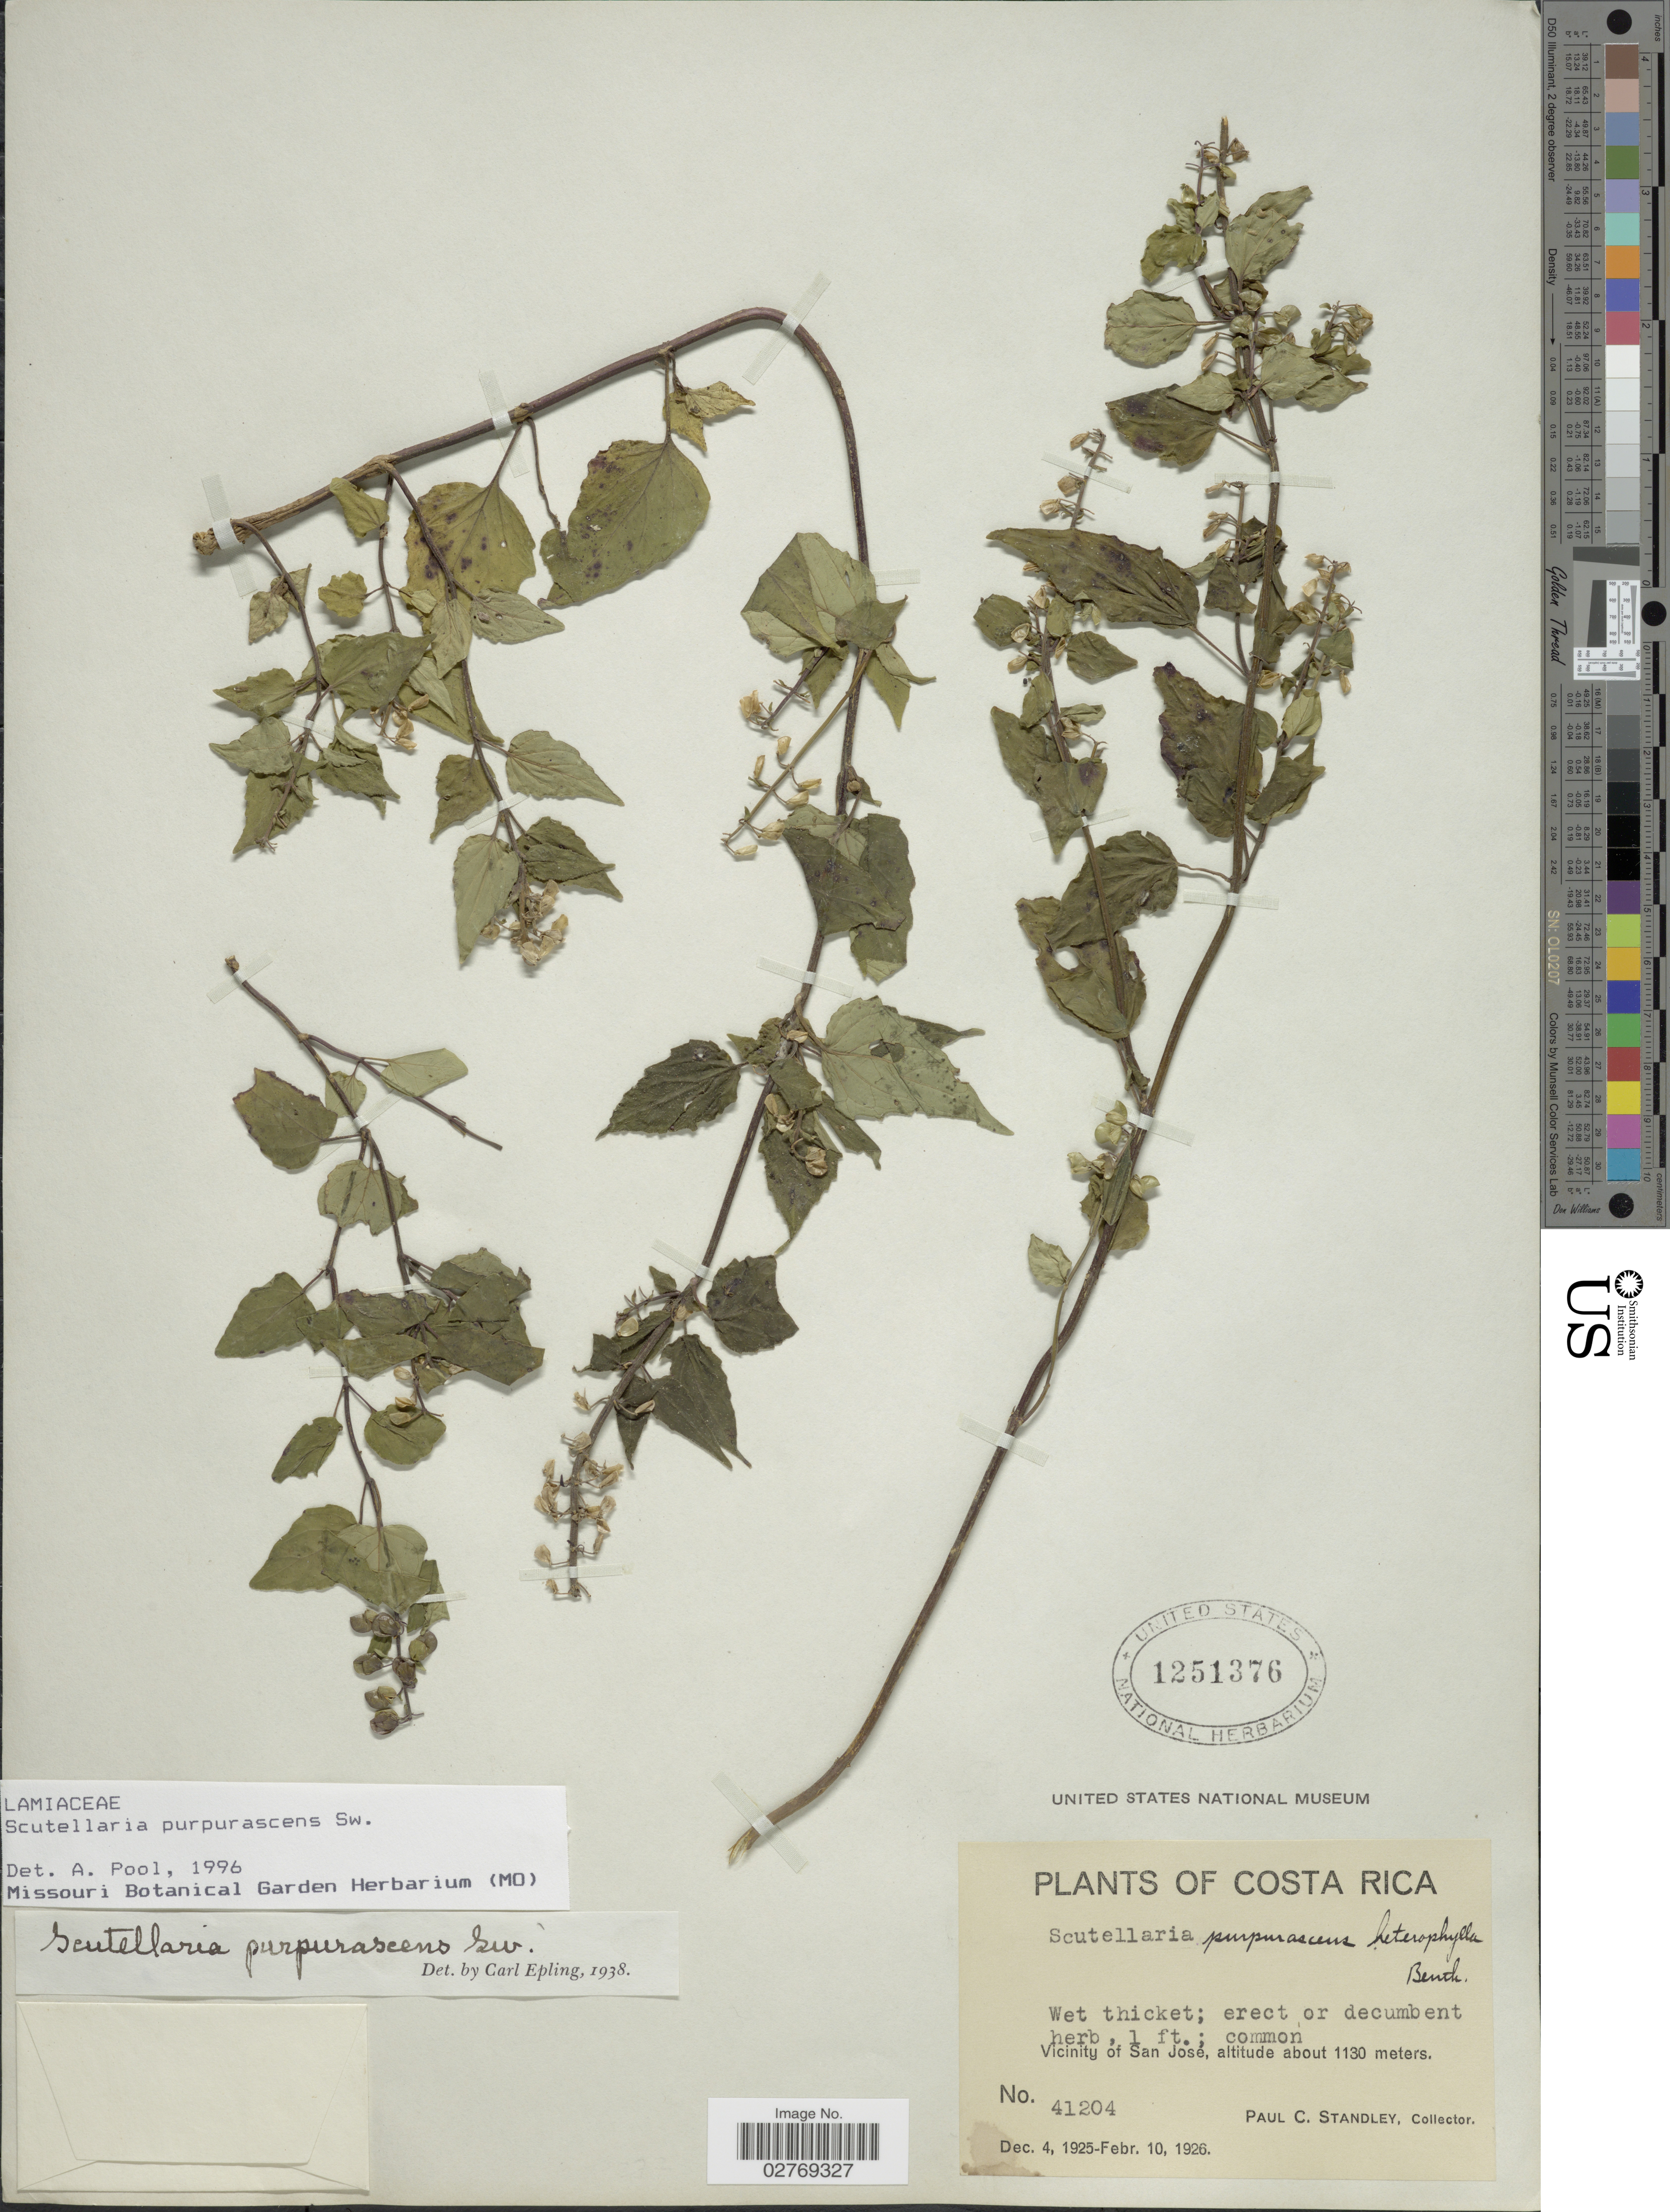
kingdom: Plantae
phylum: Tracheophyta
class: Magnoliopsida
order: Lamiales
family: Lamiaceae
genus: Scutellaria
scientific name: Scutellaria purpurascens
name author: Sw.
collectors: P. C. Standley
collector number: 41204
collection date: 1925-12-04/1926-02-10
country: Costa Rica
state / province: San José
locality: Vicinity of San Jose.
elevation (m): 1130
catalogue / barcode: US 1251376